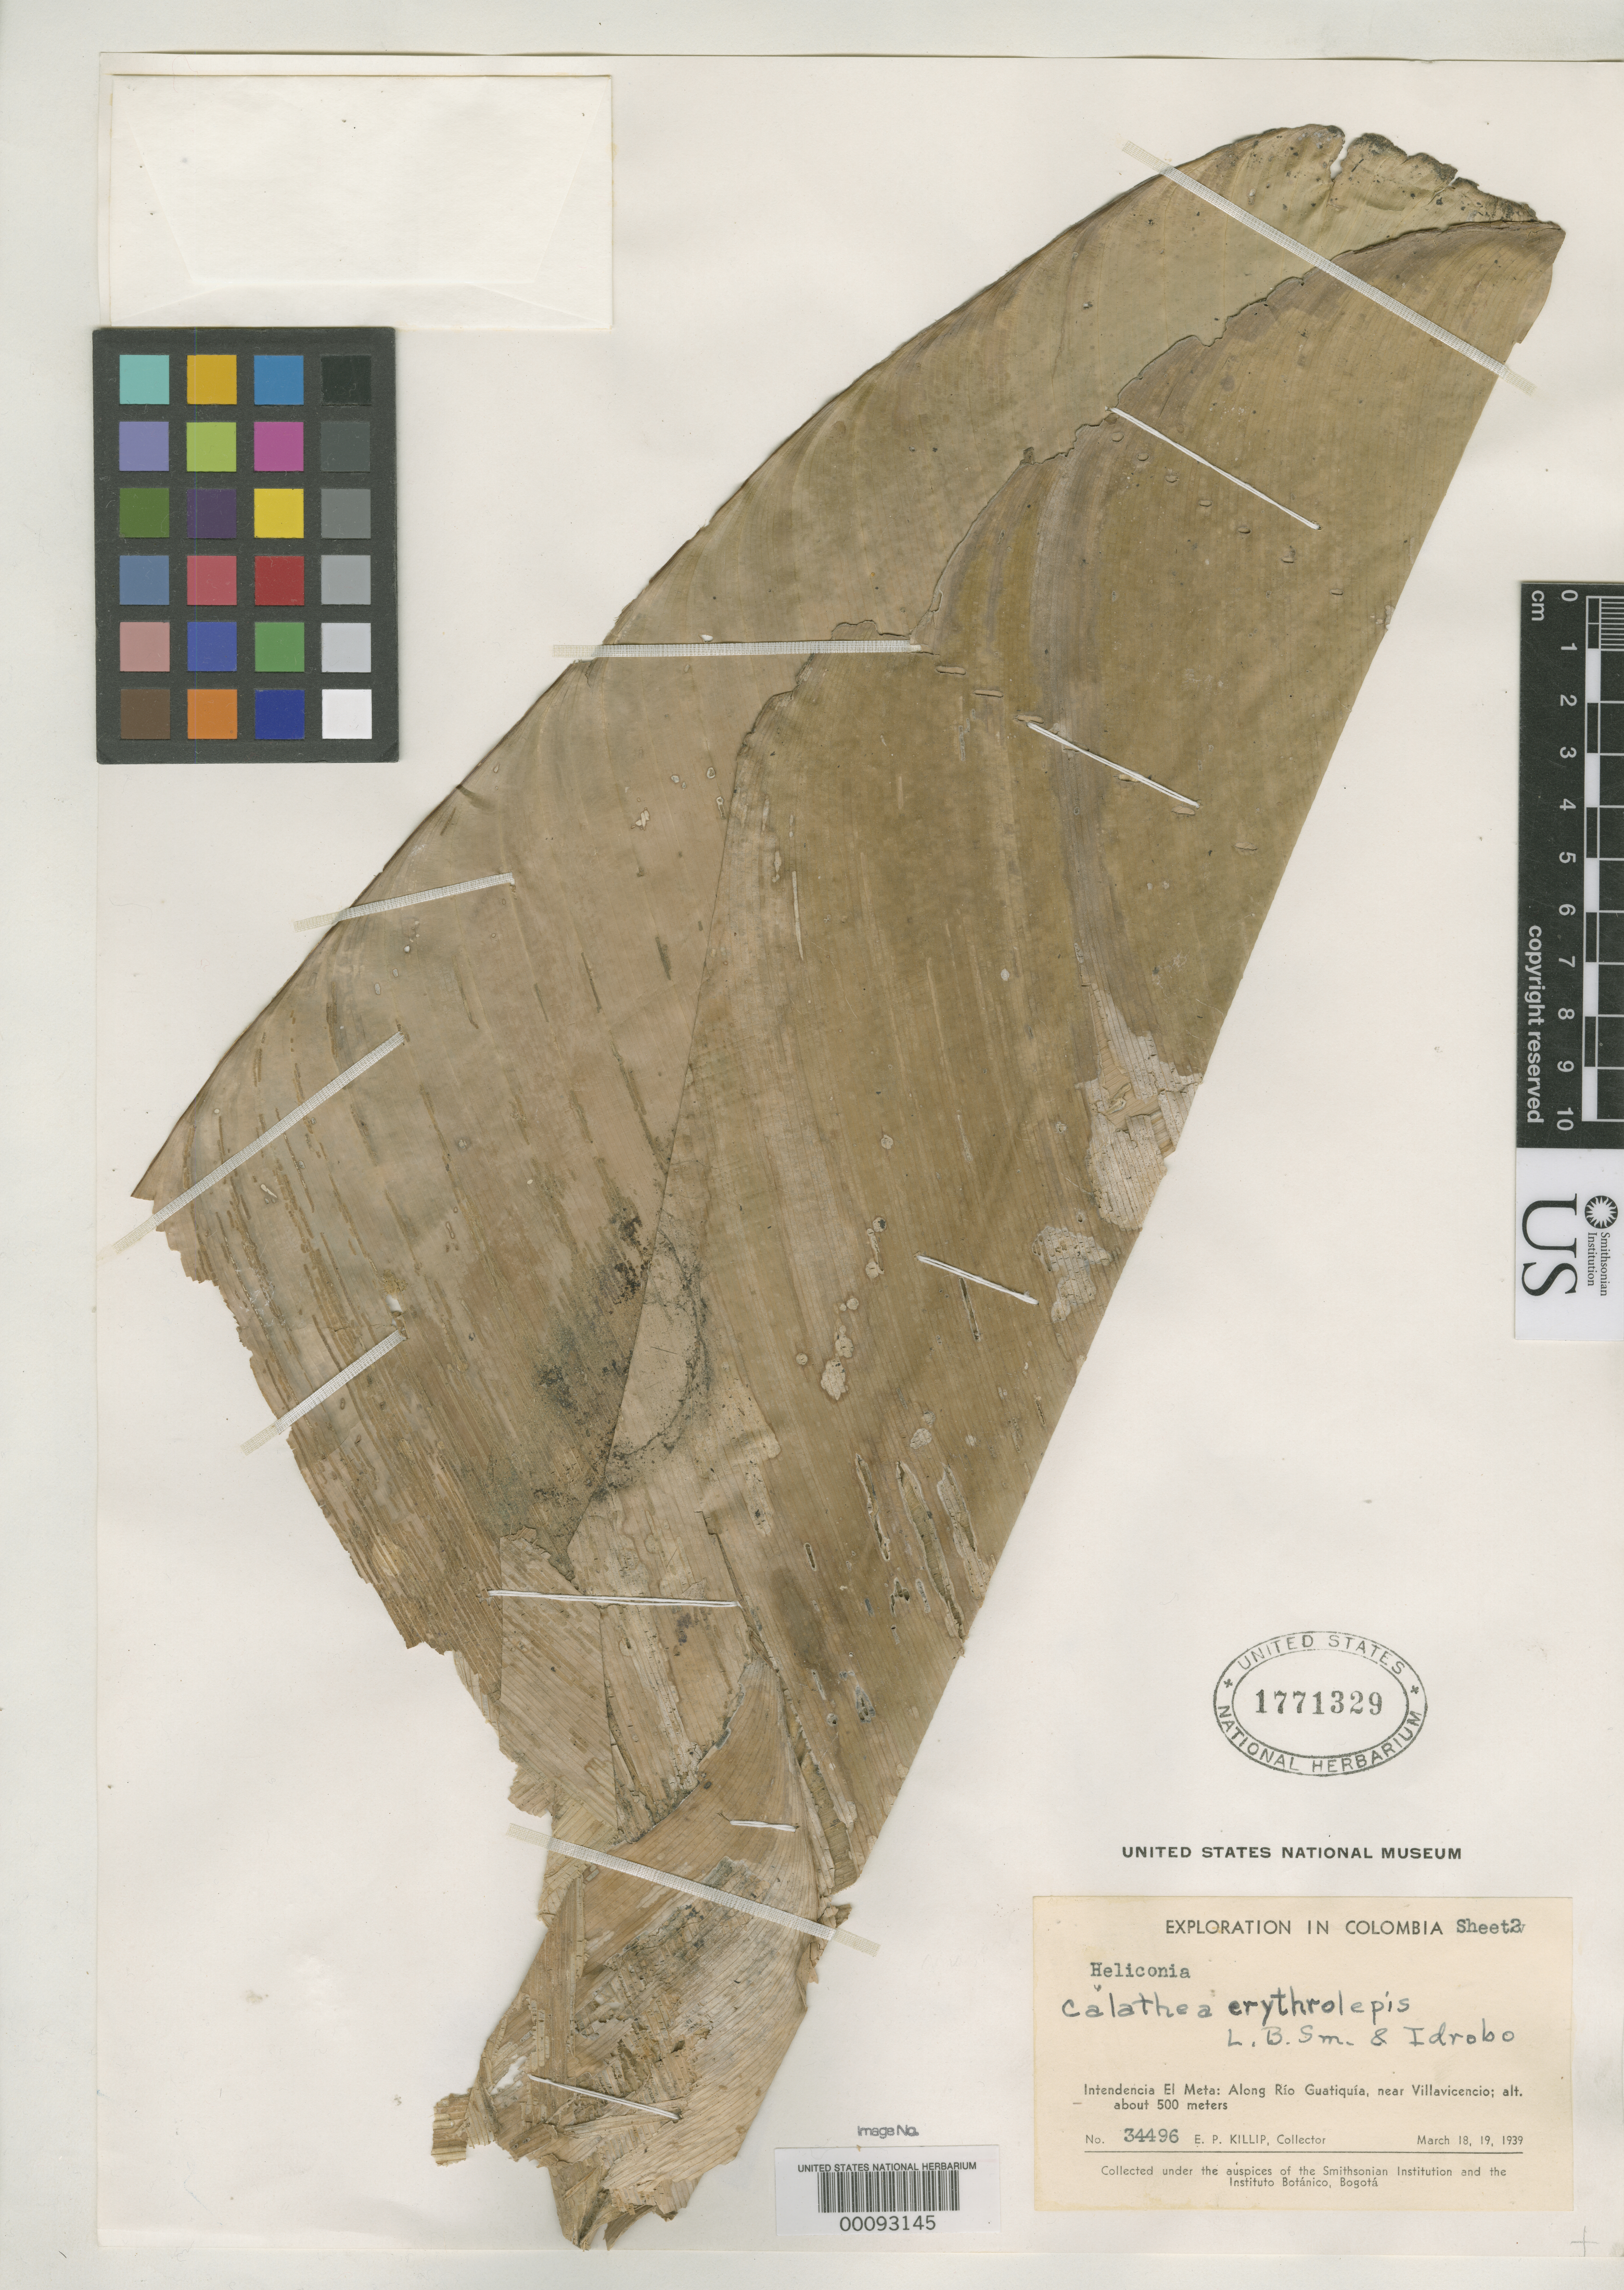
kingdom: Plantae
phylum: Tracheophyta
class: Liliopsida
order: Zingiberales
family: Marantaceae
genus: Calathea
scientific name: Calathea erythrolepis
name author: L.B. Sm. & Idrobo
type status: Holotype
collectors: E. P. Killip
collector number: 34496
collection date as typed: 18 Mar 1939 to 19 Mar 1939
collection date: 1939-03-18/1939-03-19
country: Colombia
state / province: Meta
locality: Along Rio Guatiquia, near Villa Vicencia.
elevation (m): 500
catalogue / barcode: US 1771329